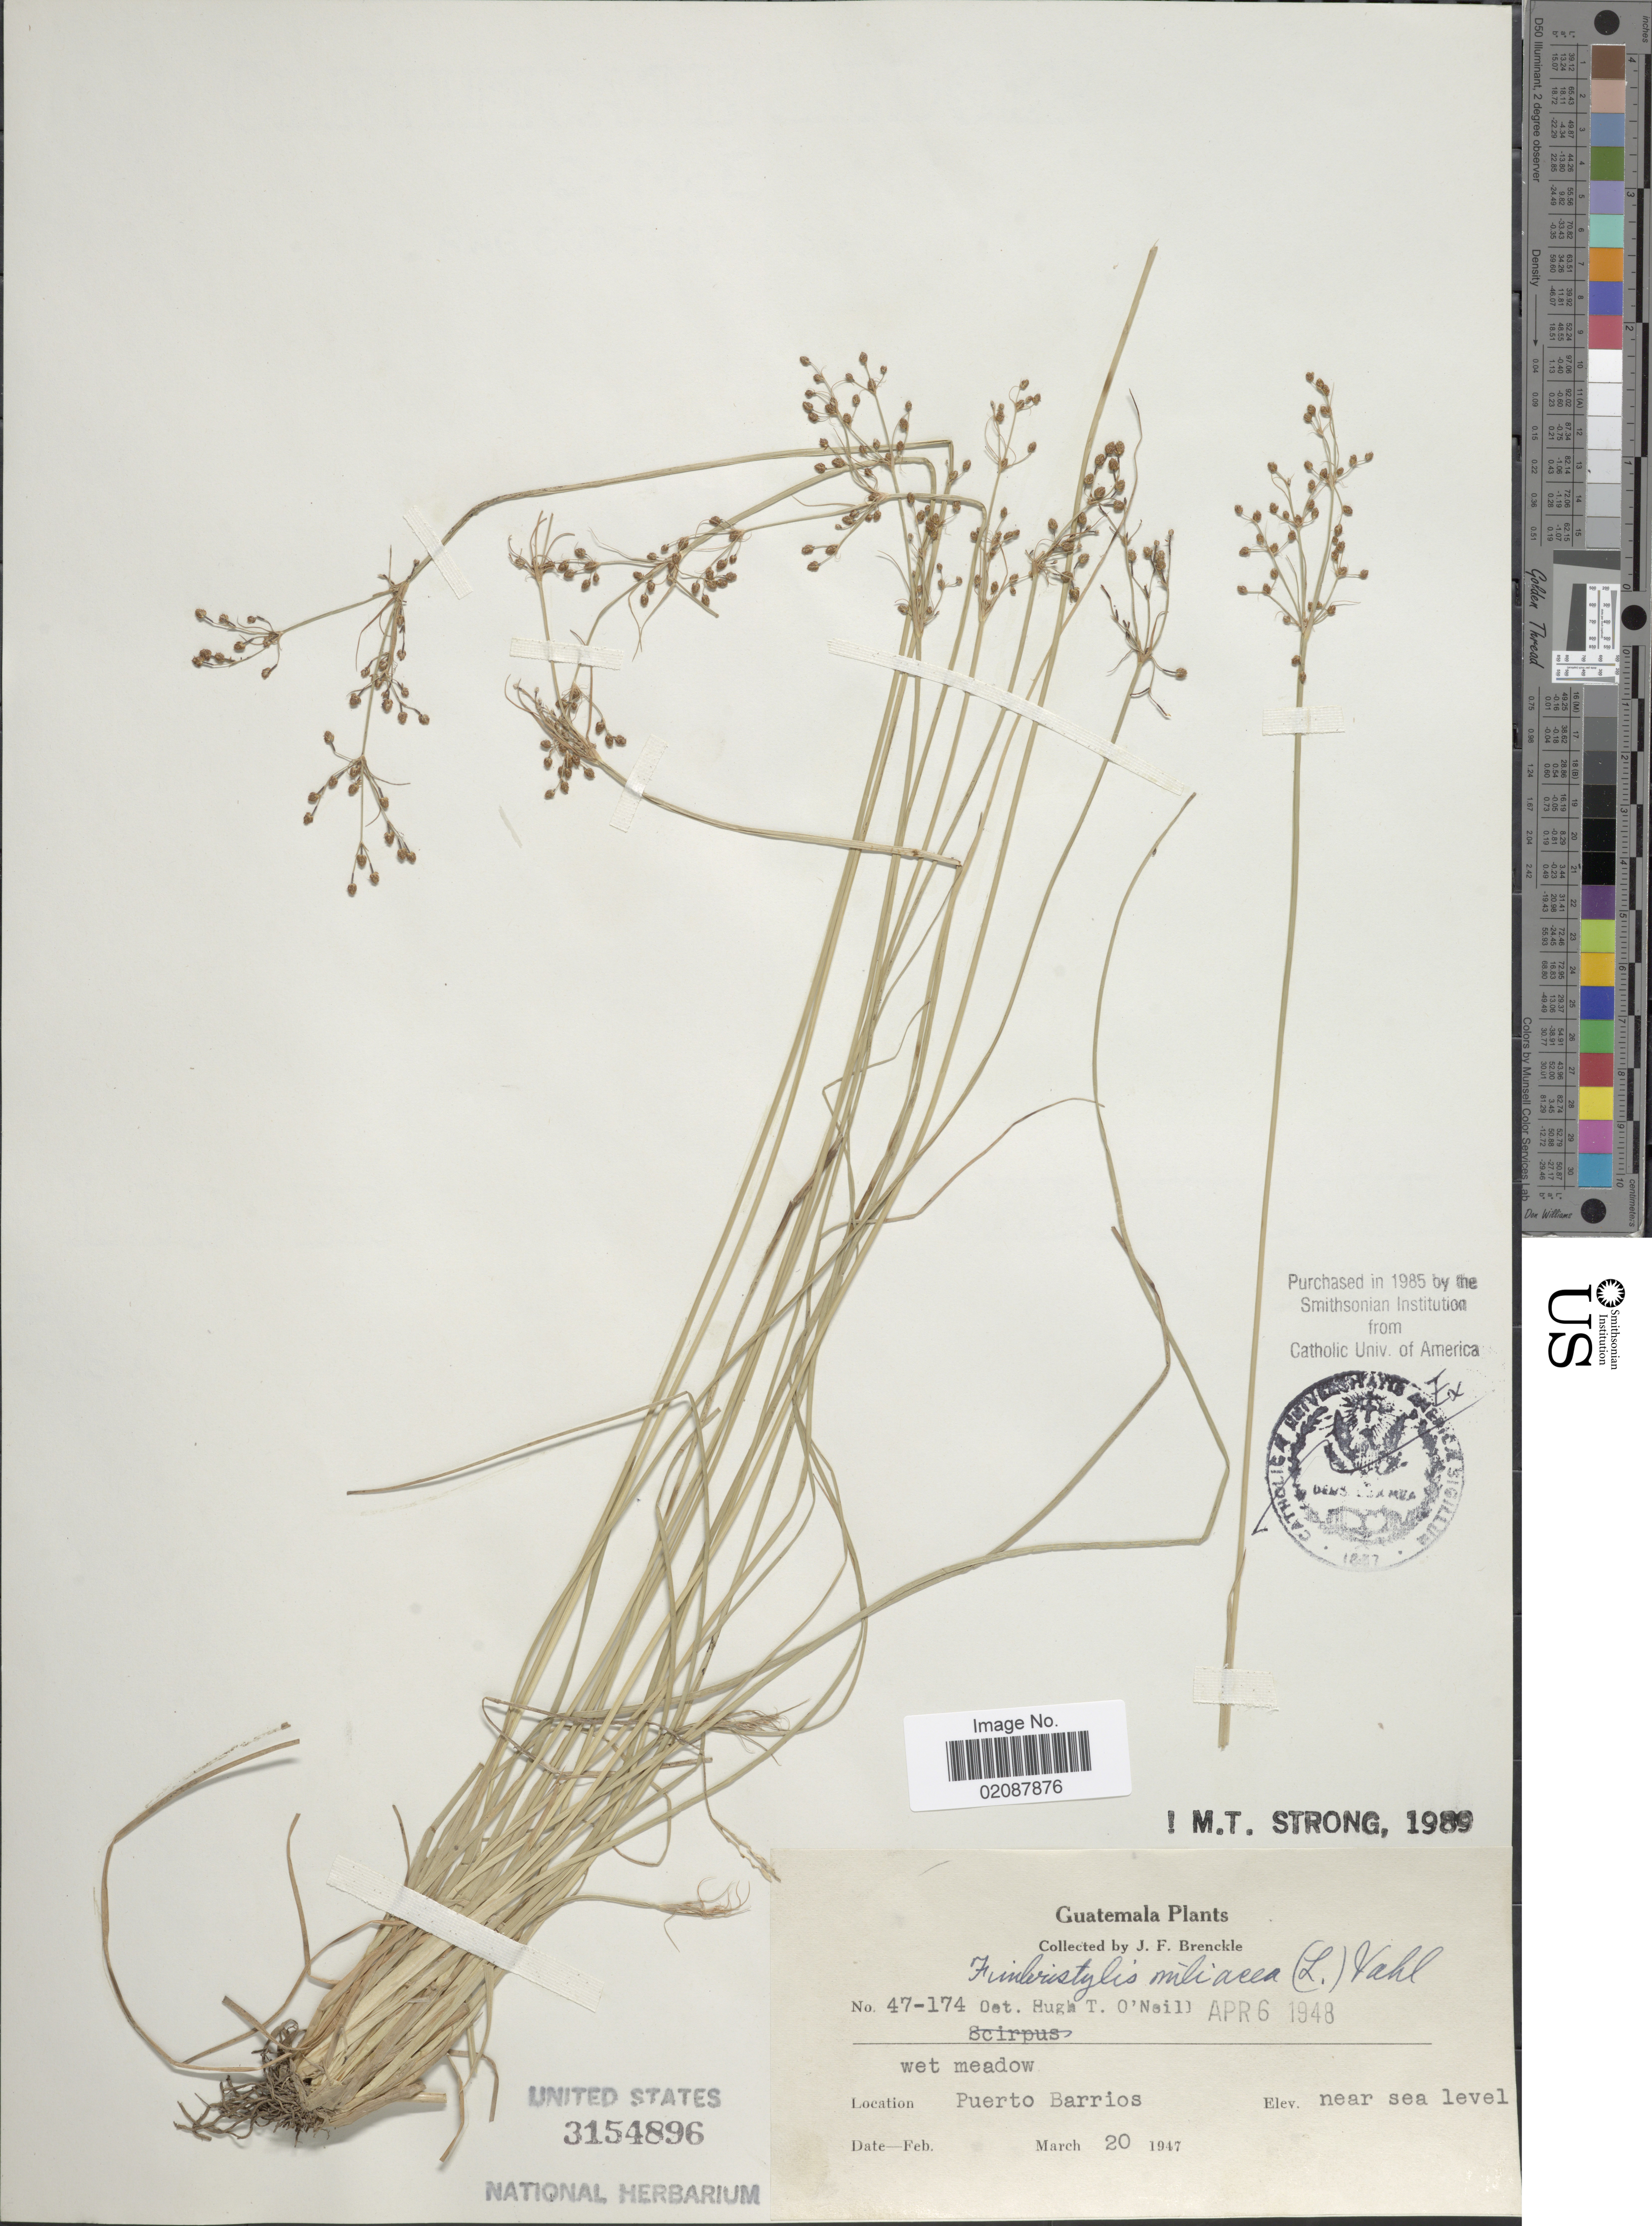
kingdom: Plantae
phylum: Tracheophyta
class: Liliopsida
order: Poales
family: Cyperaceae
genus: Fimbristylis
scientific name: Fimbristylis littoralis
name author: Gaudich.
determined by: Strong, M. T., (US), Smithsonian Institution - National Museum of Natural History (UNITED STATES)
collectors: J. Brenckle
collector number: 47-174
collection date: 1947-03-20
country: Guatemala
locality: Puerto Barrios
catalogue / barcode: US 3154896